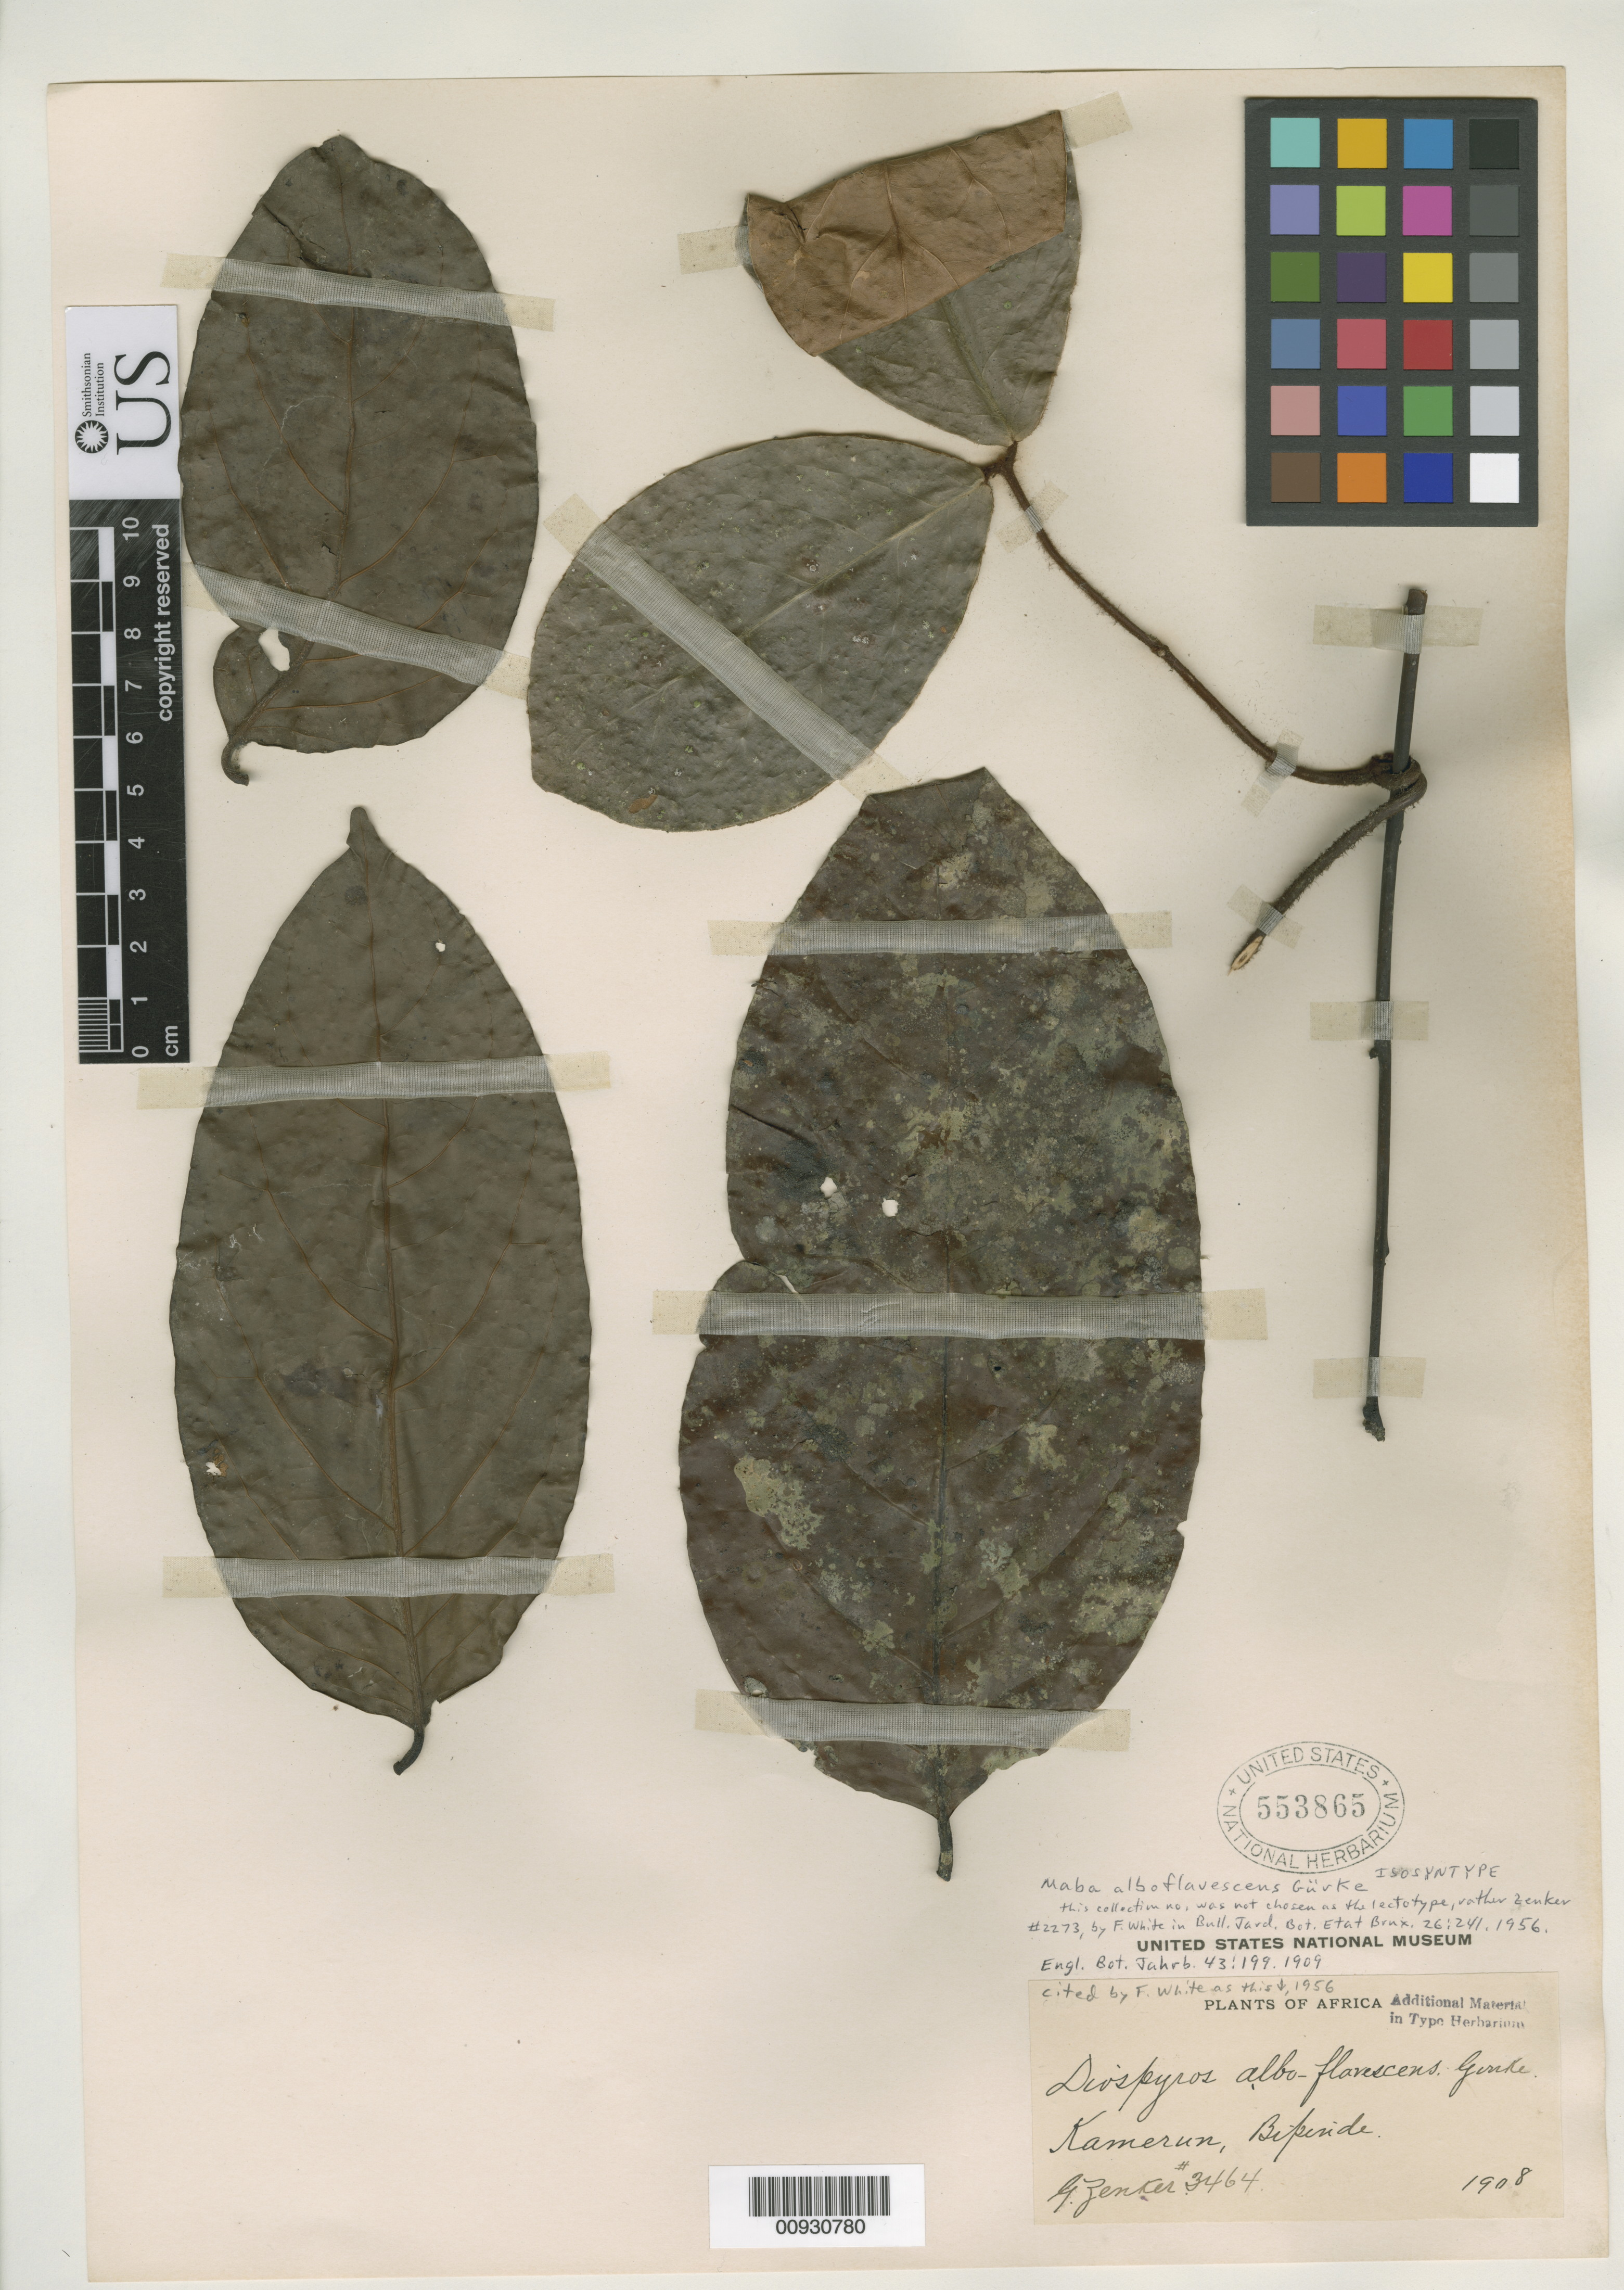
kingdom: Plantae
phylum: Tracheophyta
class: Magnoliopsida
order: Ericales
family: Ebenaceae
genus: Maba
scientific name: Maba alboflavescens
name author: Gürke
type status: Isosyntype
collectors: G. A. Zenker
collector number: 3464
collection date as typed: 1908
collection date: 1908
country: Cameroon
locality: Bipinde, Urwaldgebiet.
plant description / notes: Lectotype collection is Zenker 2273 as designated by F. White, Bull. Jard. Bot. Etat. Brux. 26: 241 (1956).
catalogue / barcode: US 553865